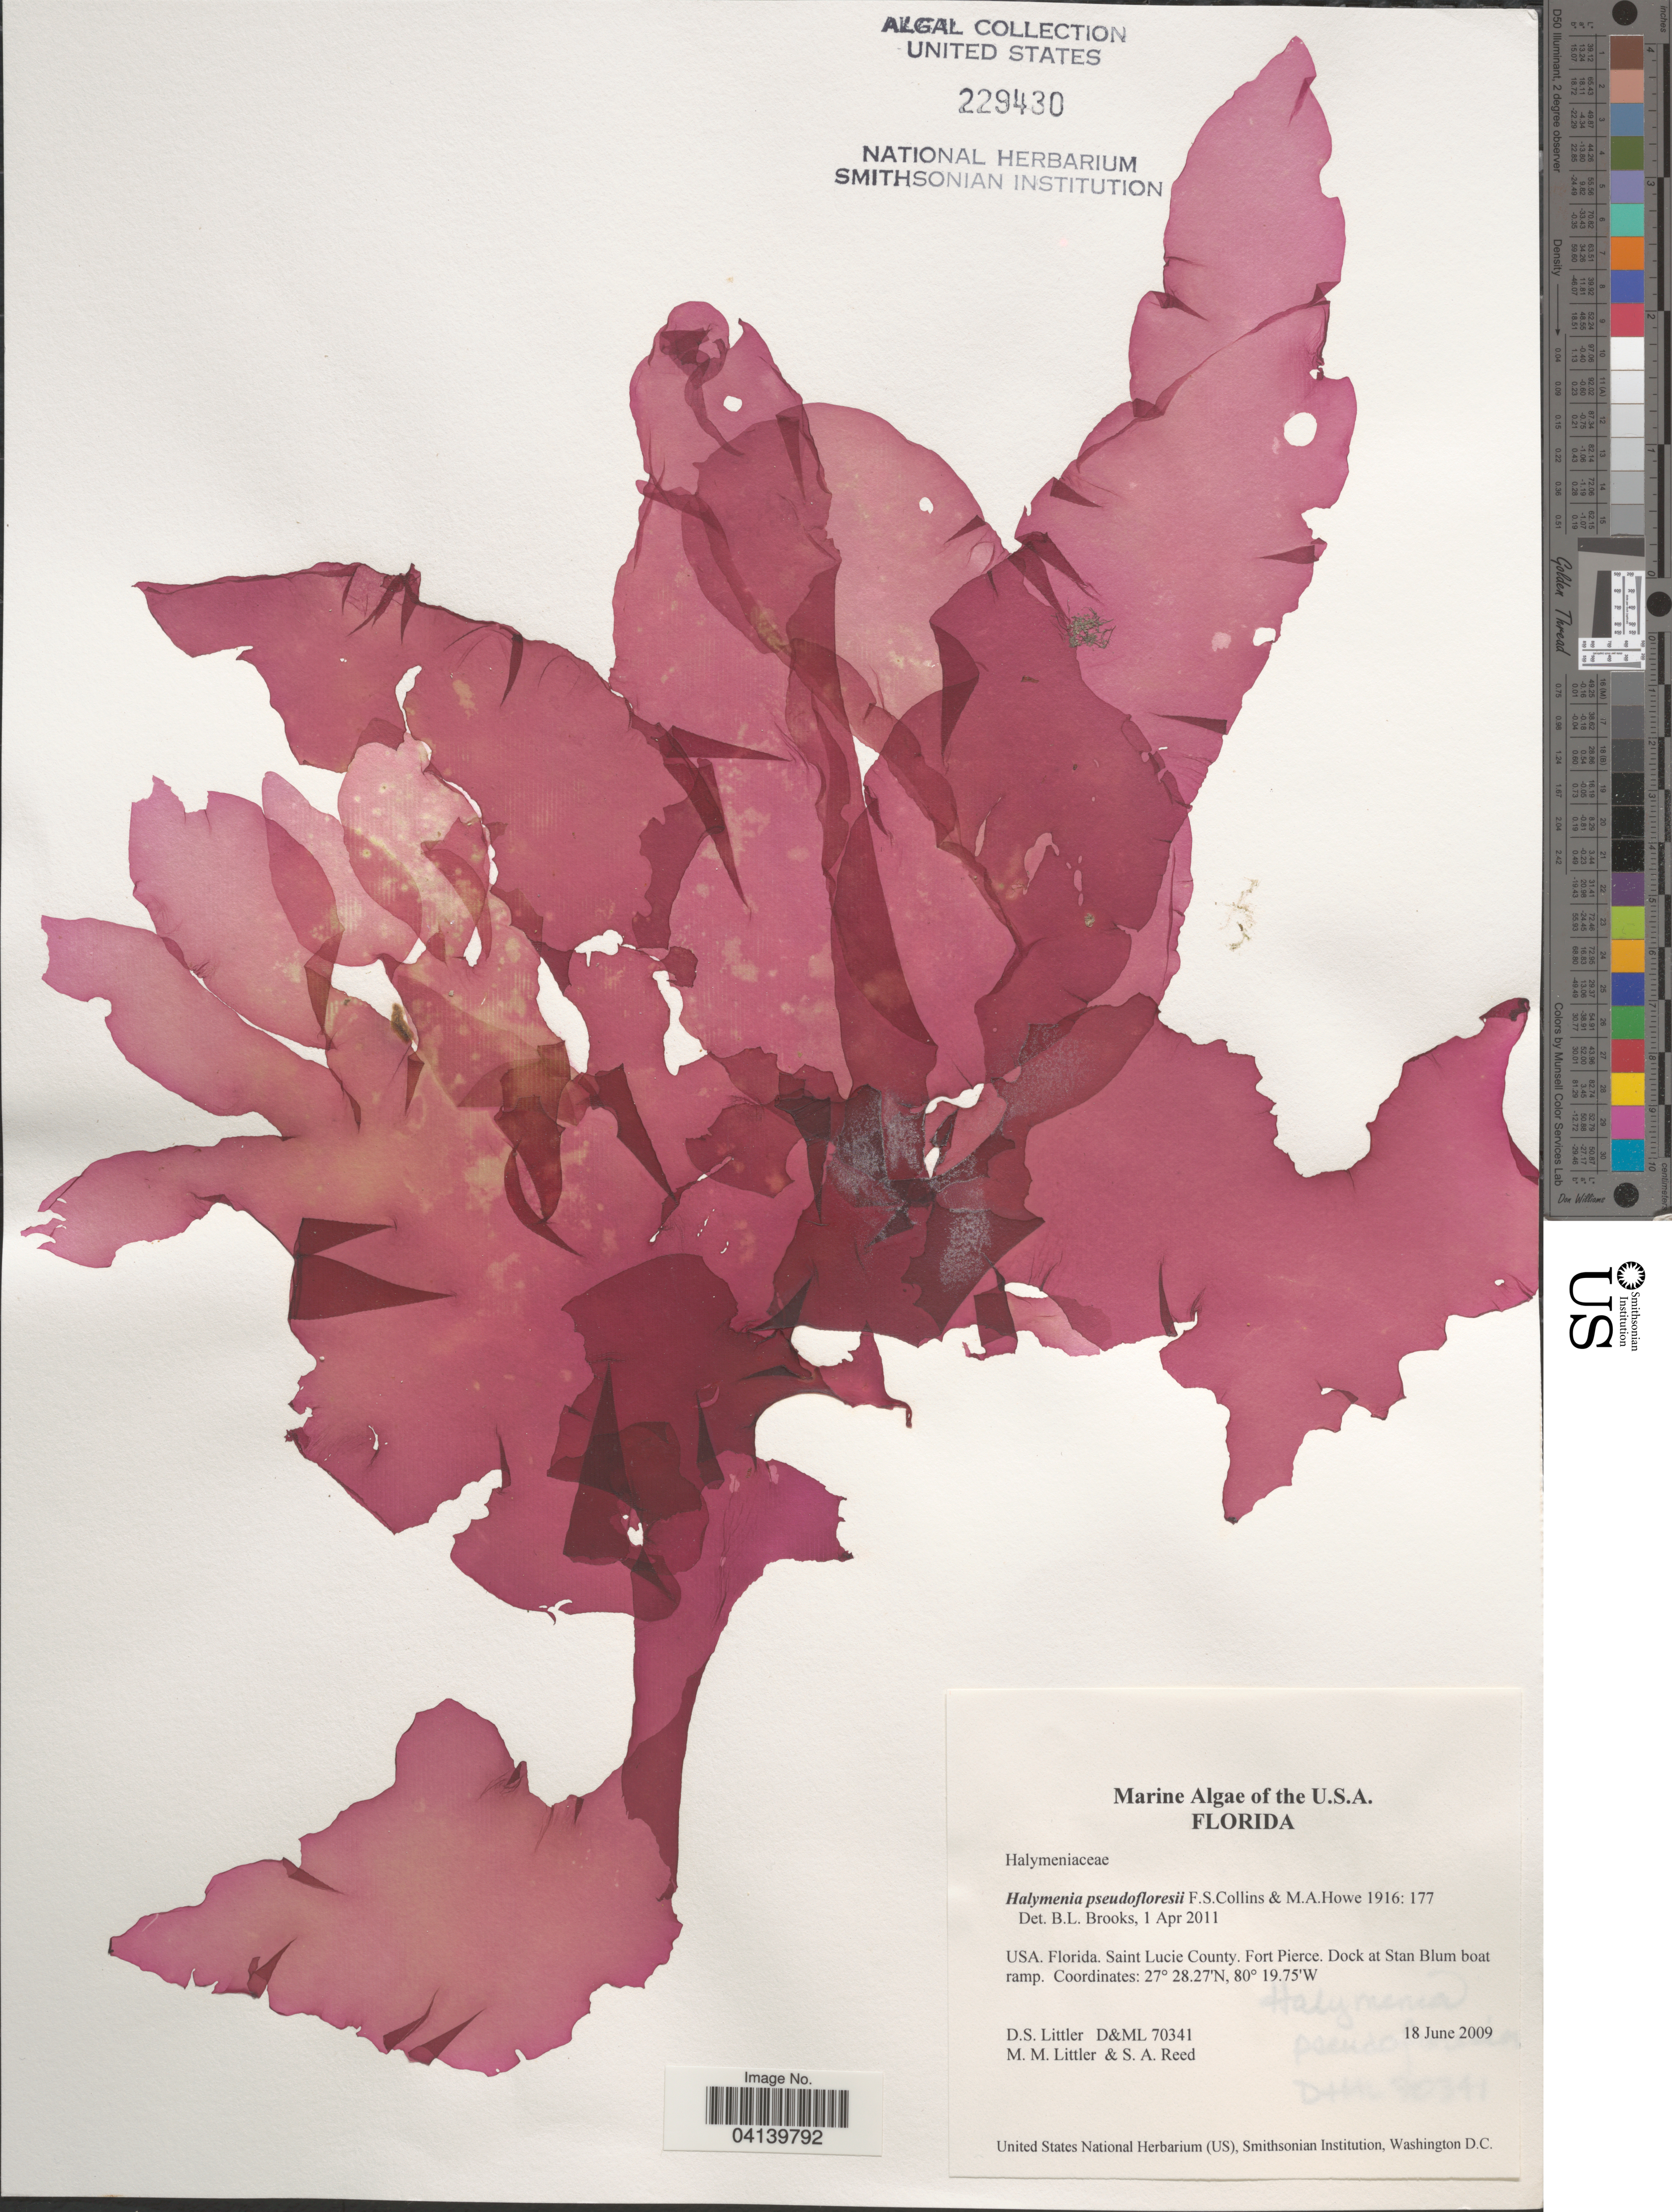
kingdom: Plantae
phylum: Rhodophyta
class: Florideophyceae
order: Halymeniales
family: Halymeniaceae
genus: Halymenia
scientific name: Halymenia pseudofloresia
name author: Collins & M. Howe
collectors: D. S. Littler & S. Reed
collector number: D&ML 70341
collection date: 2009-06-18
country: United States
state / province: Florida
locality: Saint Lucie County. Fort Pierce. Dock at Stan Blum boat ramp.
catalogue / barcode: US 229430